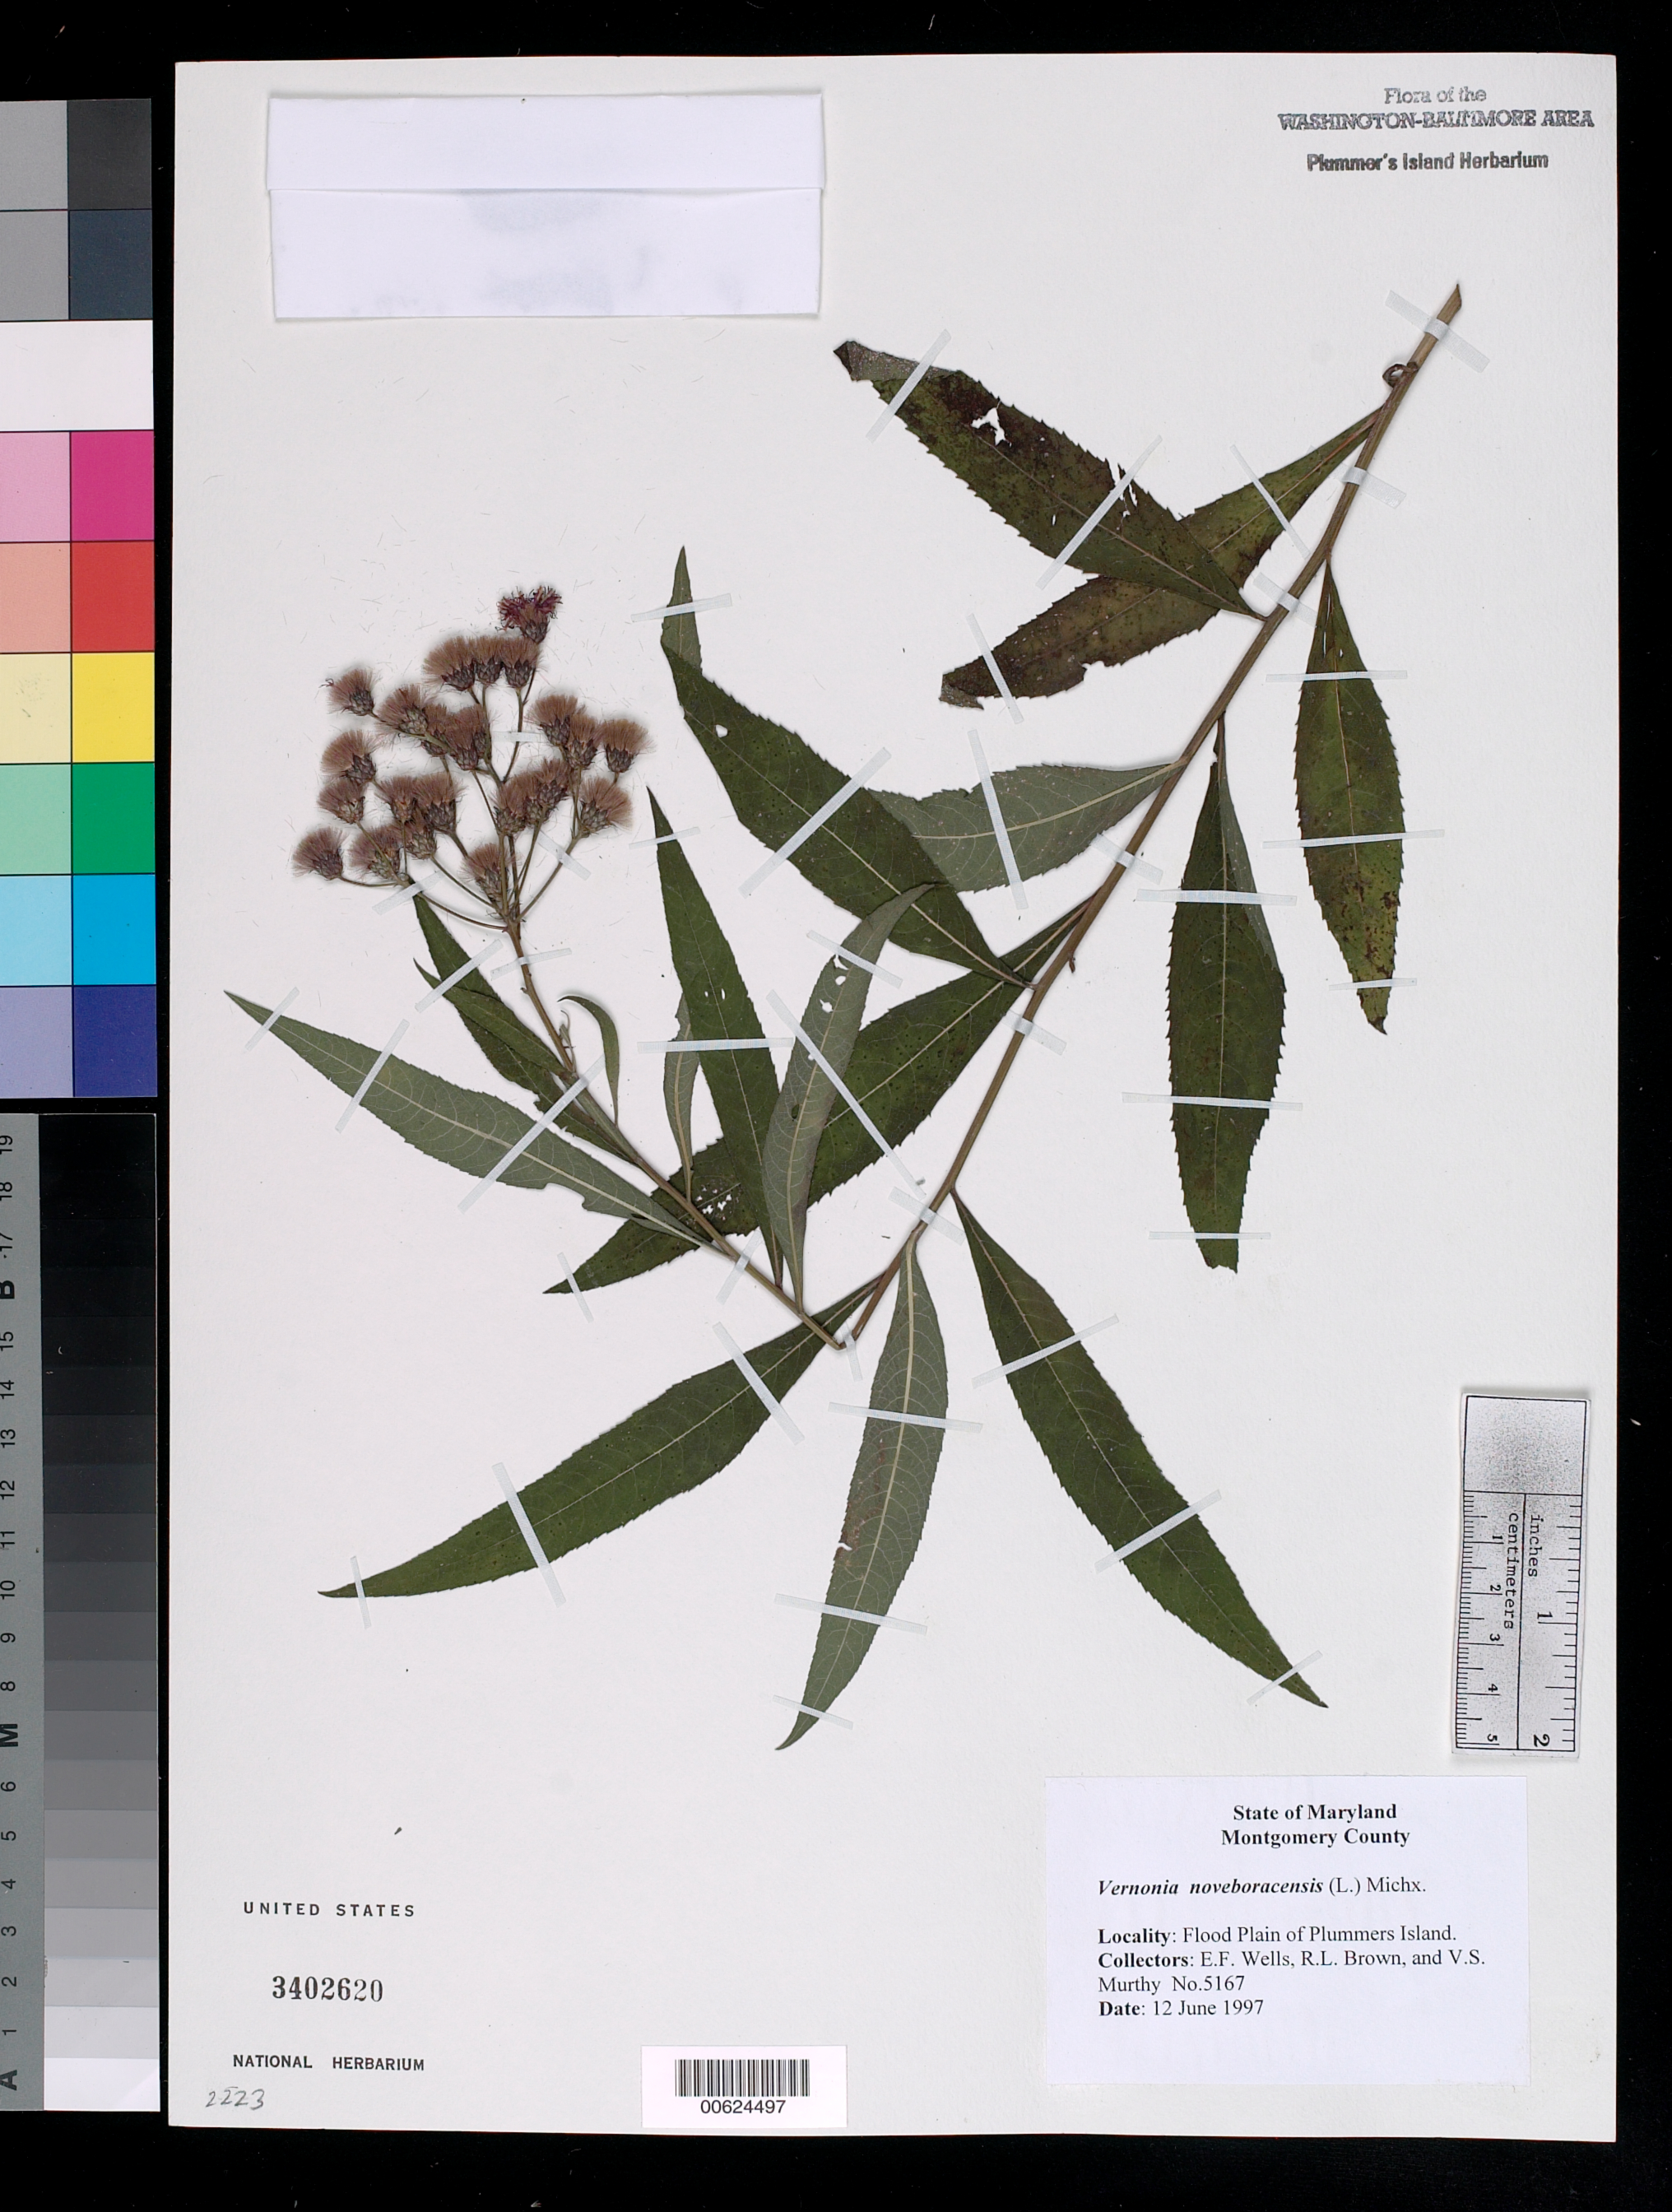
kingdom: Plantae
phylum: Tracheophyta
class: Magnoliopsida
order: Asterales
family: Asteraceae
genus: Vernonia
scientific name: Vernonia noveboracensis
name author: (L.) Michx.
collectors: E. F. Wells, R. L. Brown & V. S. Murthy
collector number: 5167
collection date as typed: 12 Jun 1997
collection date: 1997-06-12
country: United States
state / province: Maryland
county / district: Montgomery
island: Plummers Island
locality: Flood plain of Plummers Island Plummers Island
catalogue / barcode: US 3402620